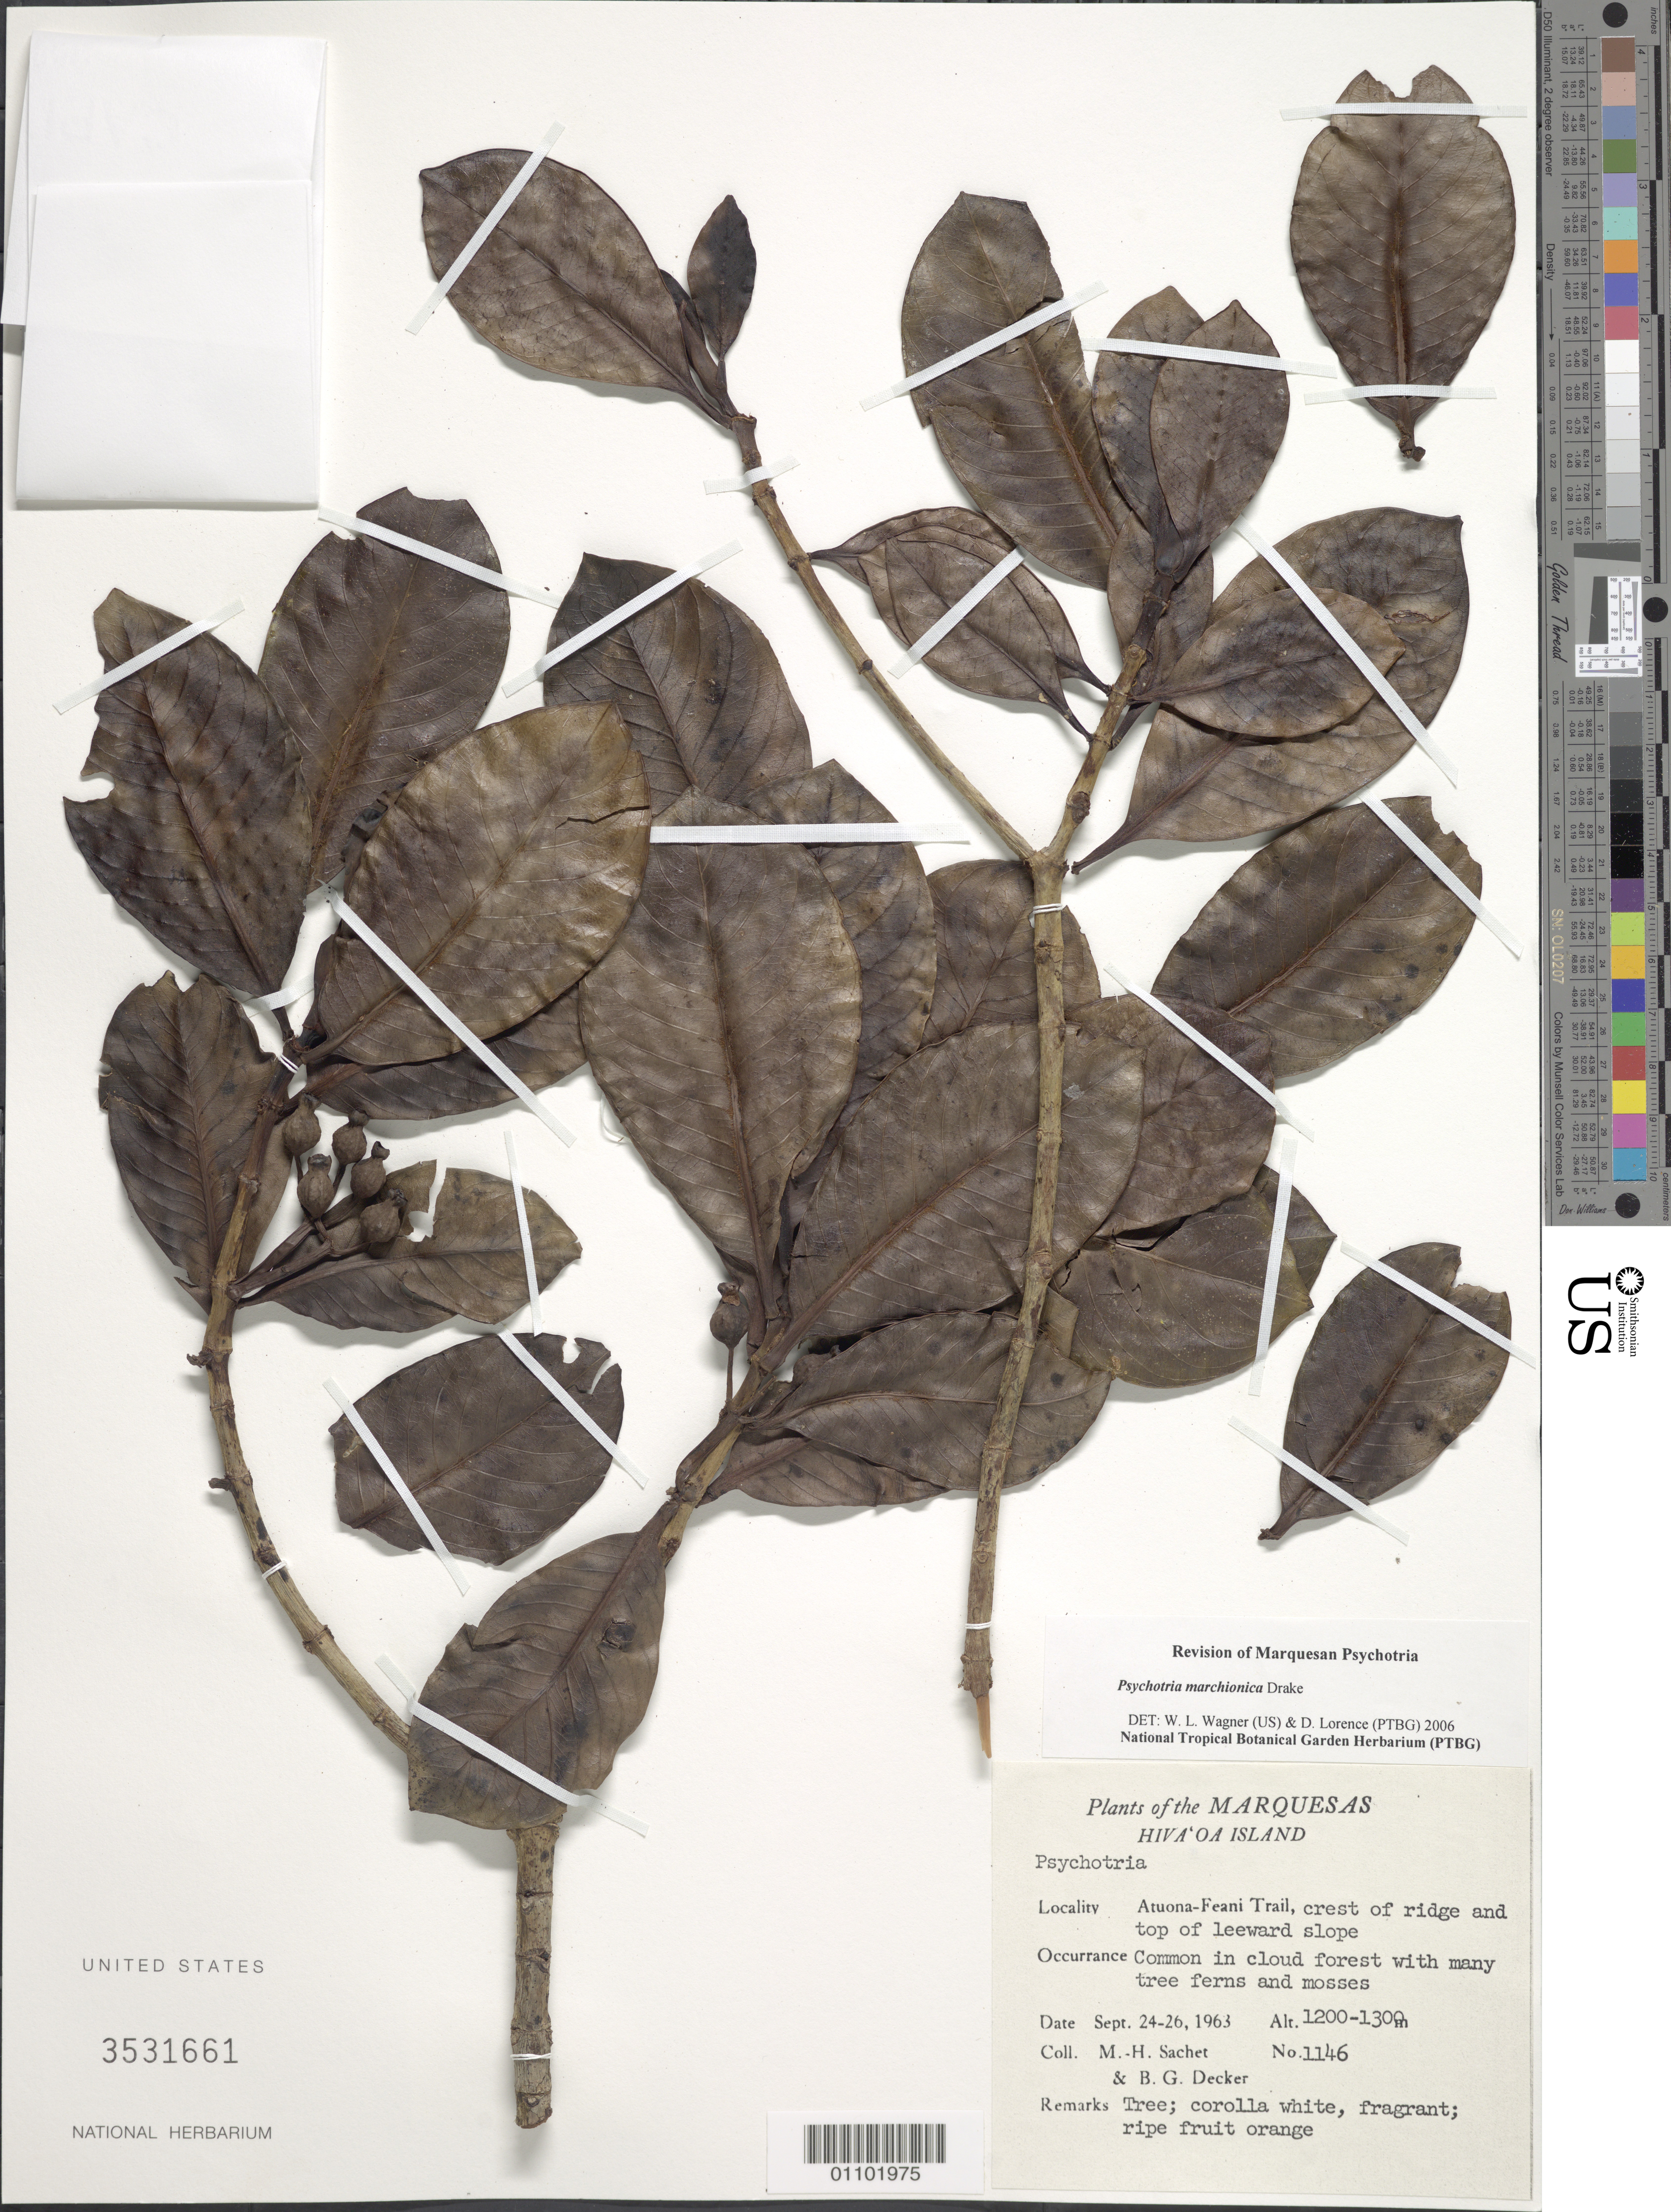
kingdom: Plantae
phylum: Tracheophyta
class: Magnoliopsida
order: Gentianales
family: Rubiaceae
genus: Psychotria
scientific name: Psychotria marchionica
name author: Drake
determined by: Lorence, David H.; Wagner, W. H.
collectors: M.-H. Sachet & B. G. Decker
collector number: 1146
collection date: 1963-09-24/1963-09-26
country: French Polynesia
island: Hiva Oa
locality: Atuona-Feani Trail, crest of ridge and top of leeward slope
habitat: Common in cloud forest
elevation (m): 1200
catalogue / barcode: US 3531661